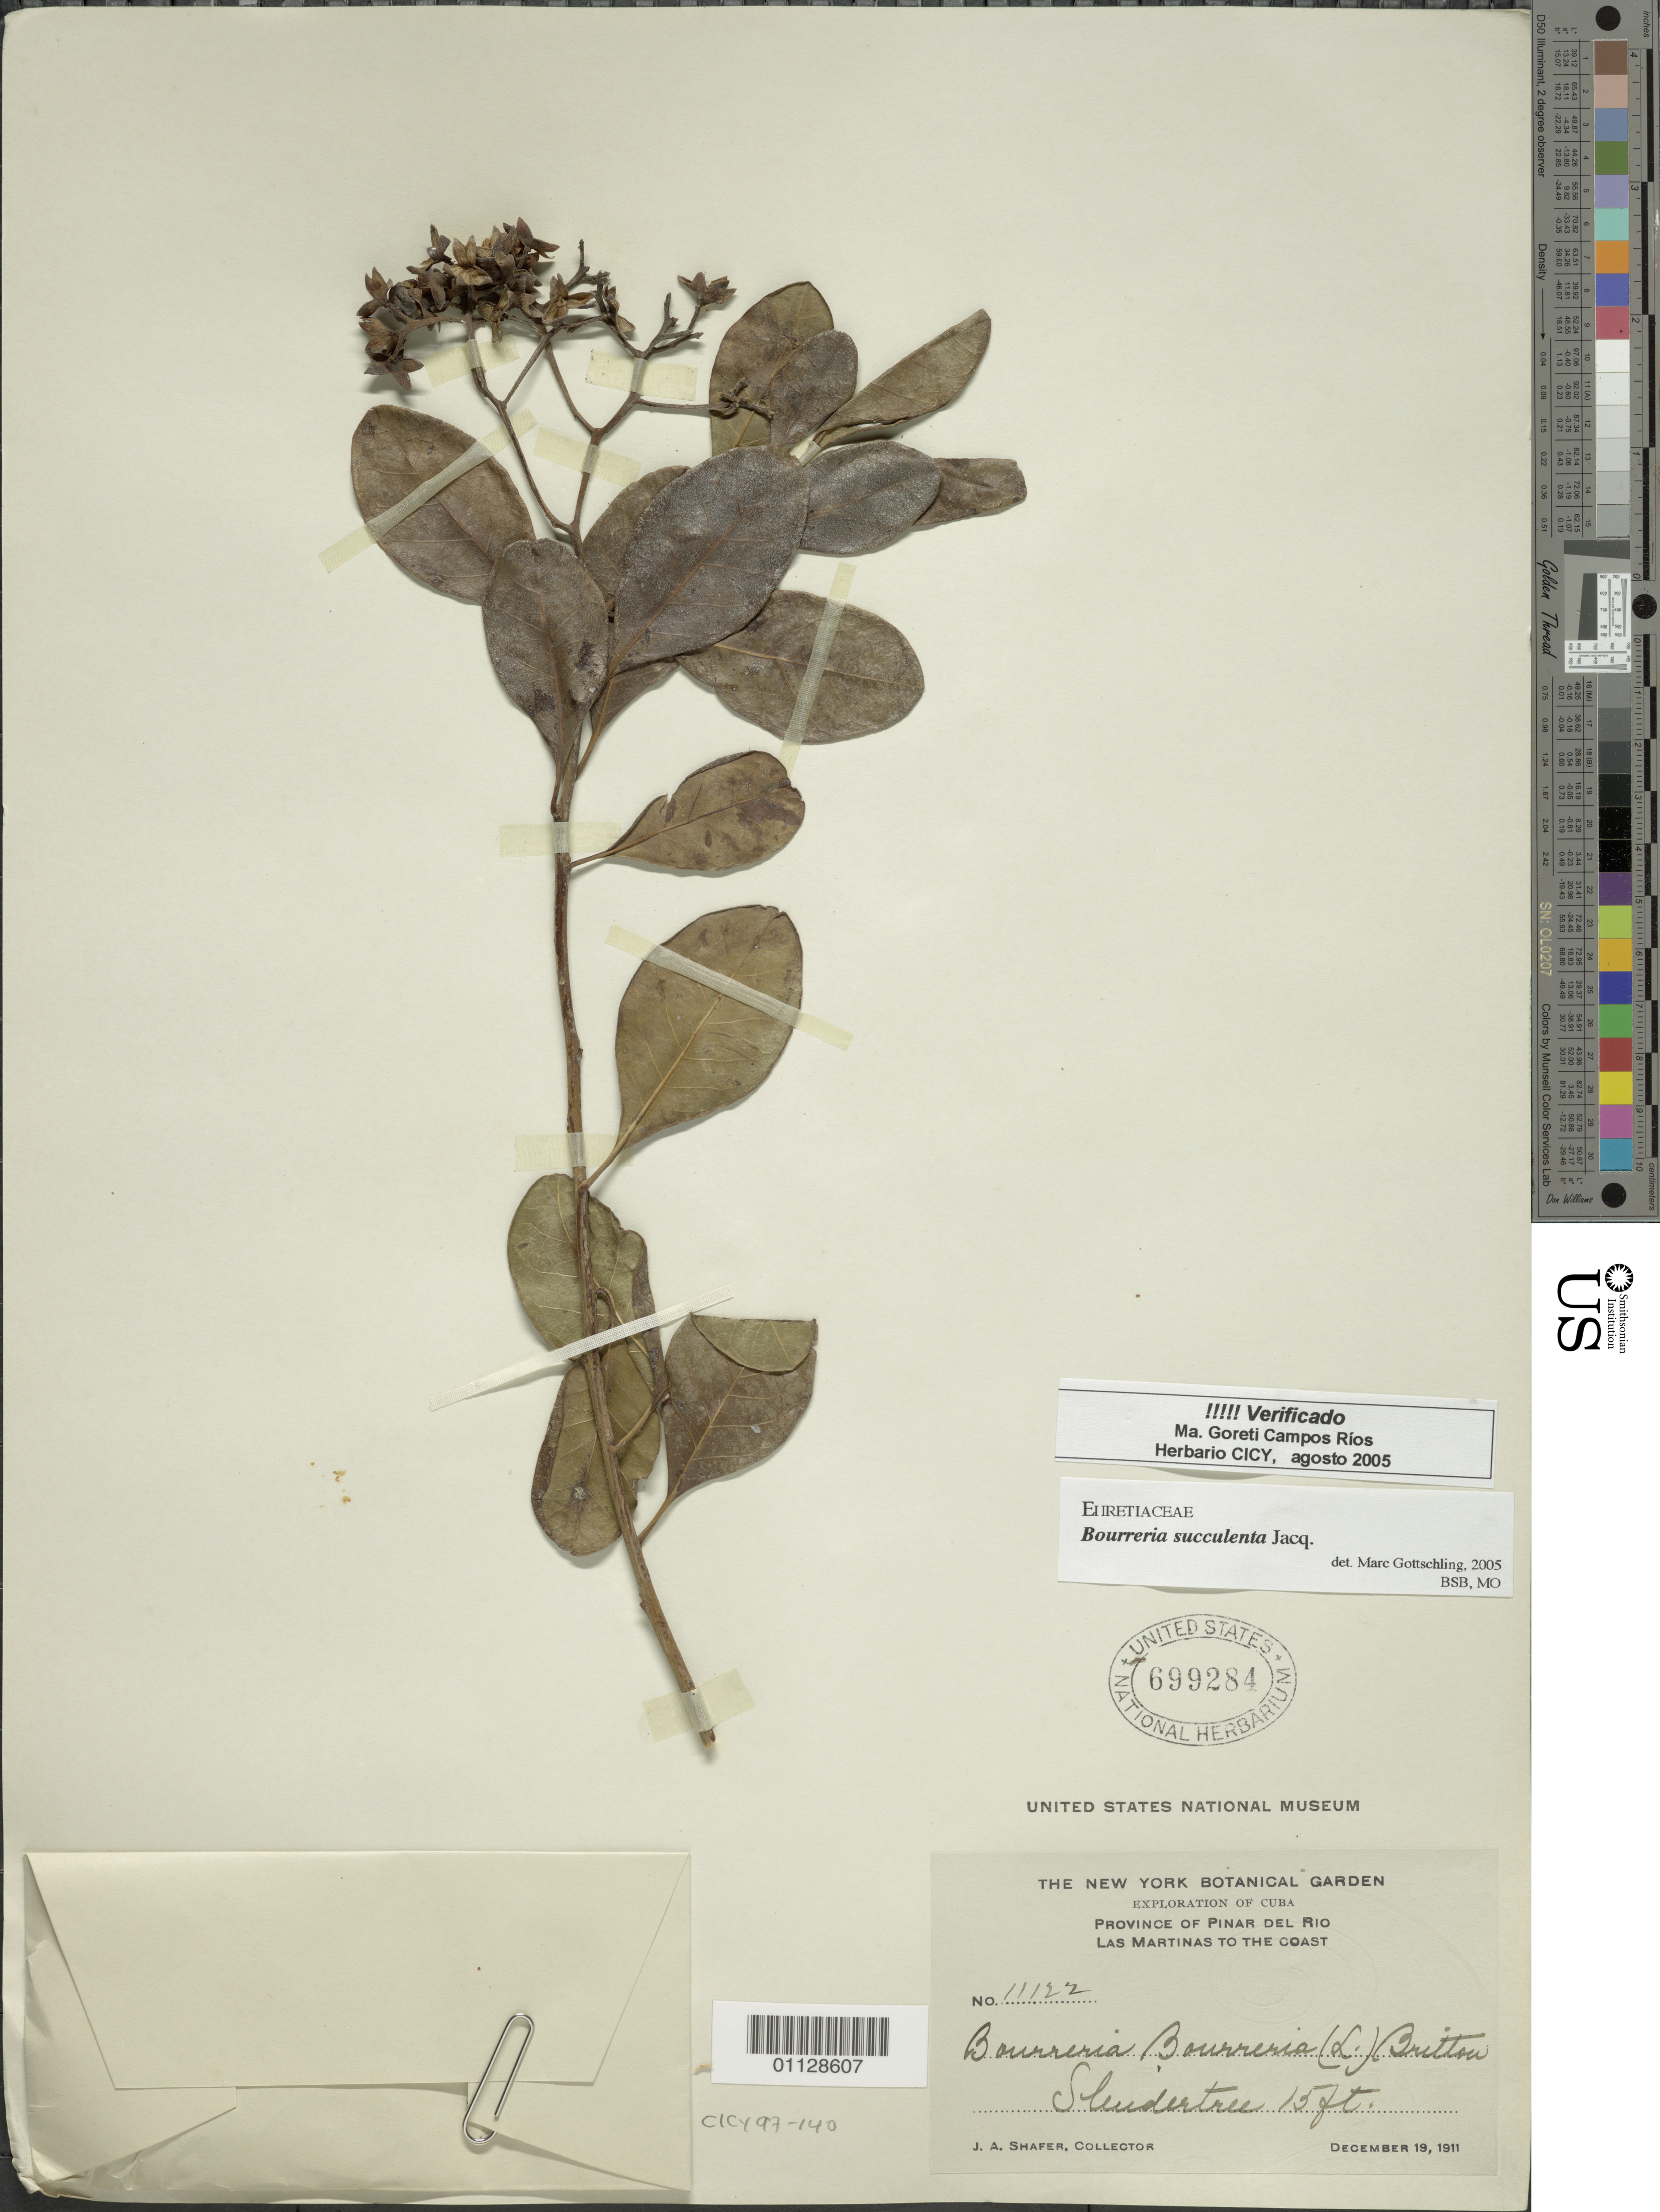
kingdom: Plantae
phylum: Tracheophyta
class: Magnoliopsida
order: Boraginales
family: Ehretiaceae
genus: Bourreria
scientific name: Bourreria succulenta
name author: Jacq.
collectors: J. A. Shafer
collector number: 11122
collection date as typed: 19 Dec 1911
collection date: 1911-12-19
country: Cuba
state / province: Pinar del Rio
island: Cuba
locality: Las Martina to the Coast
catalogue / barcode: US 699284